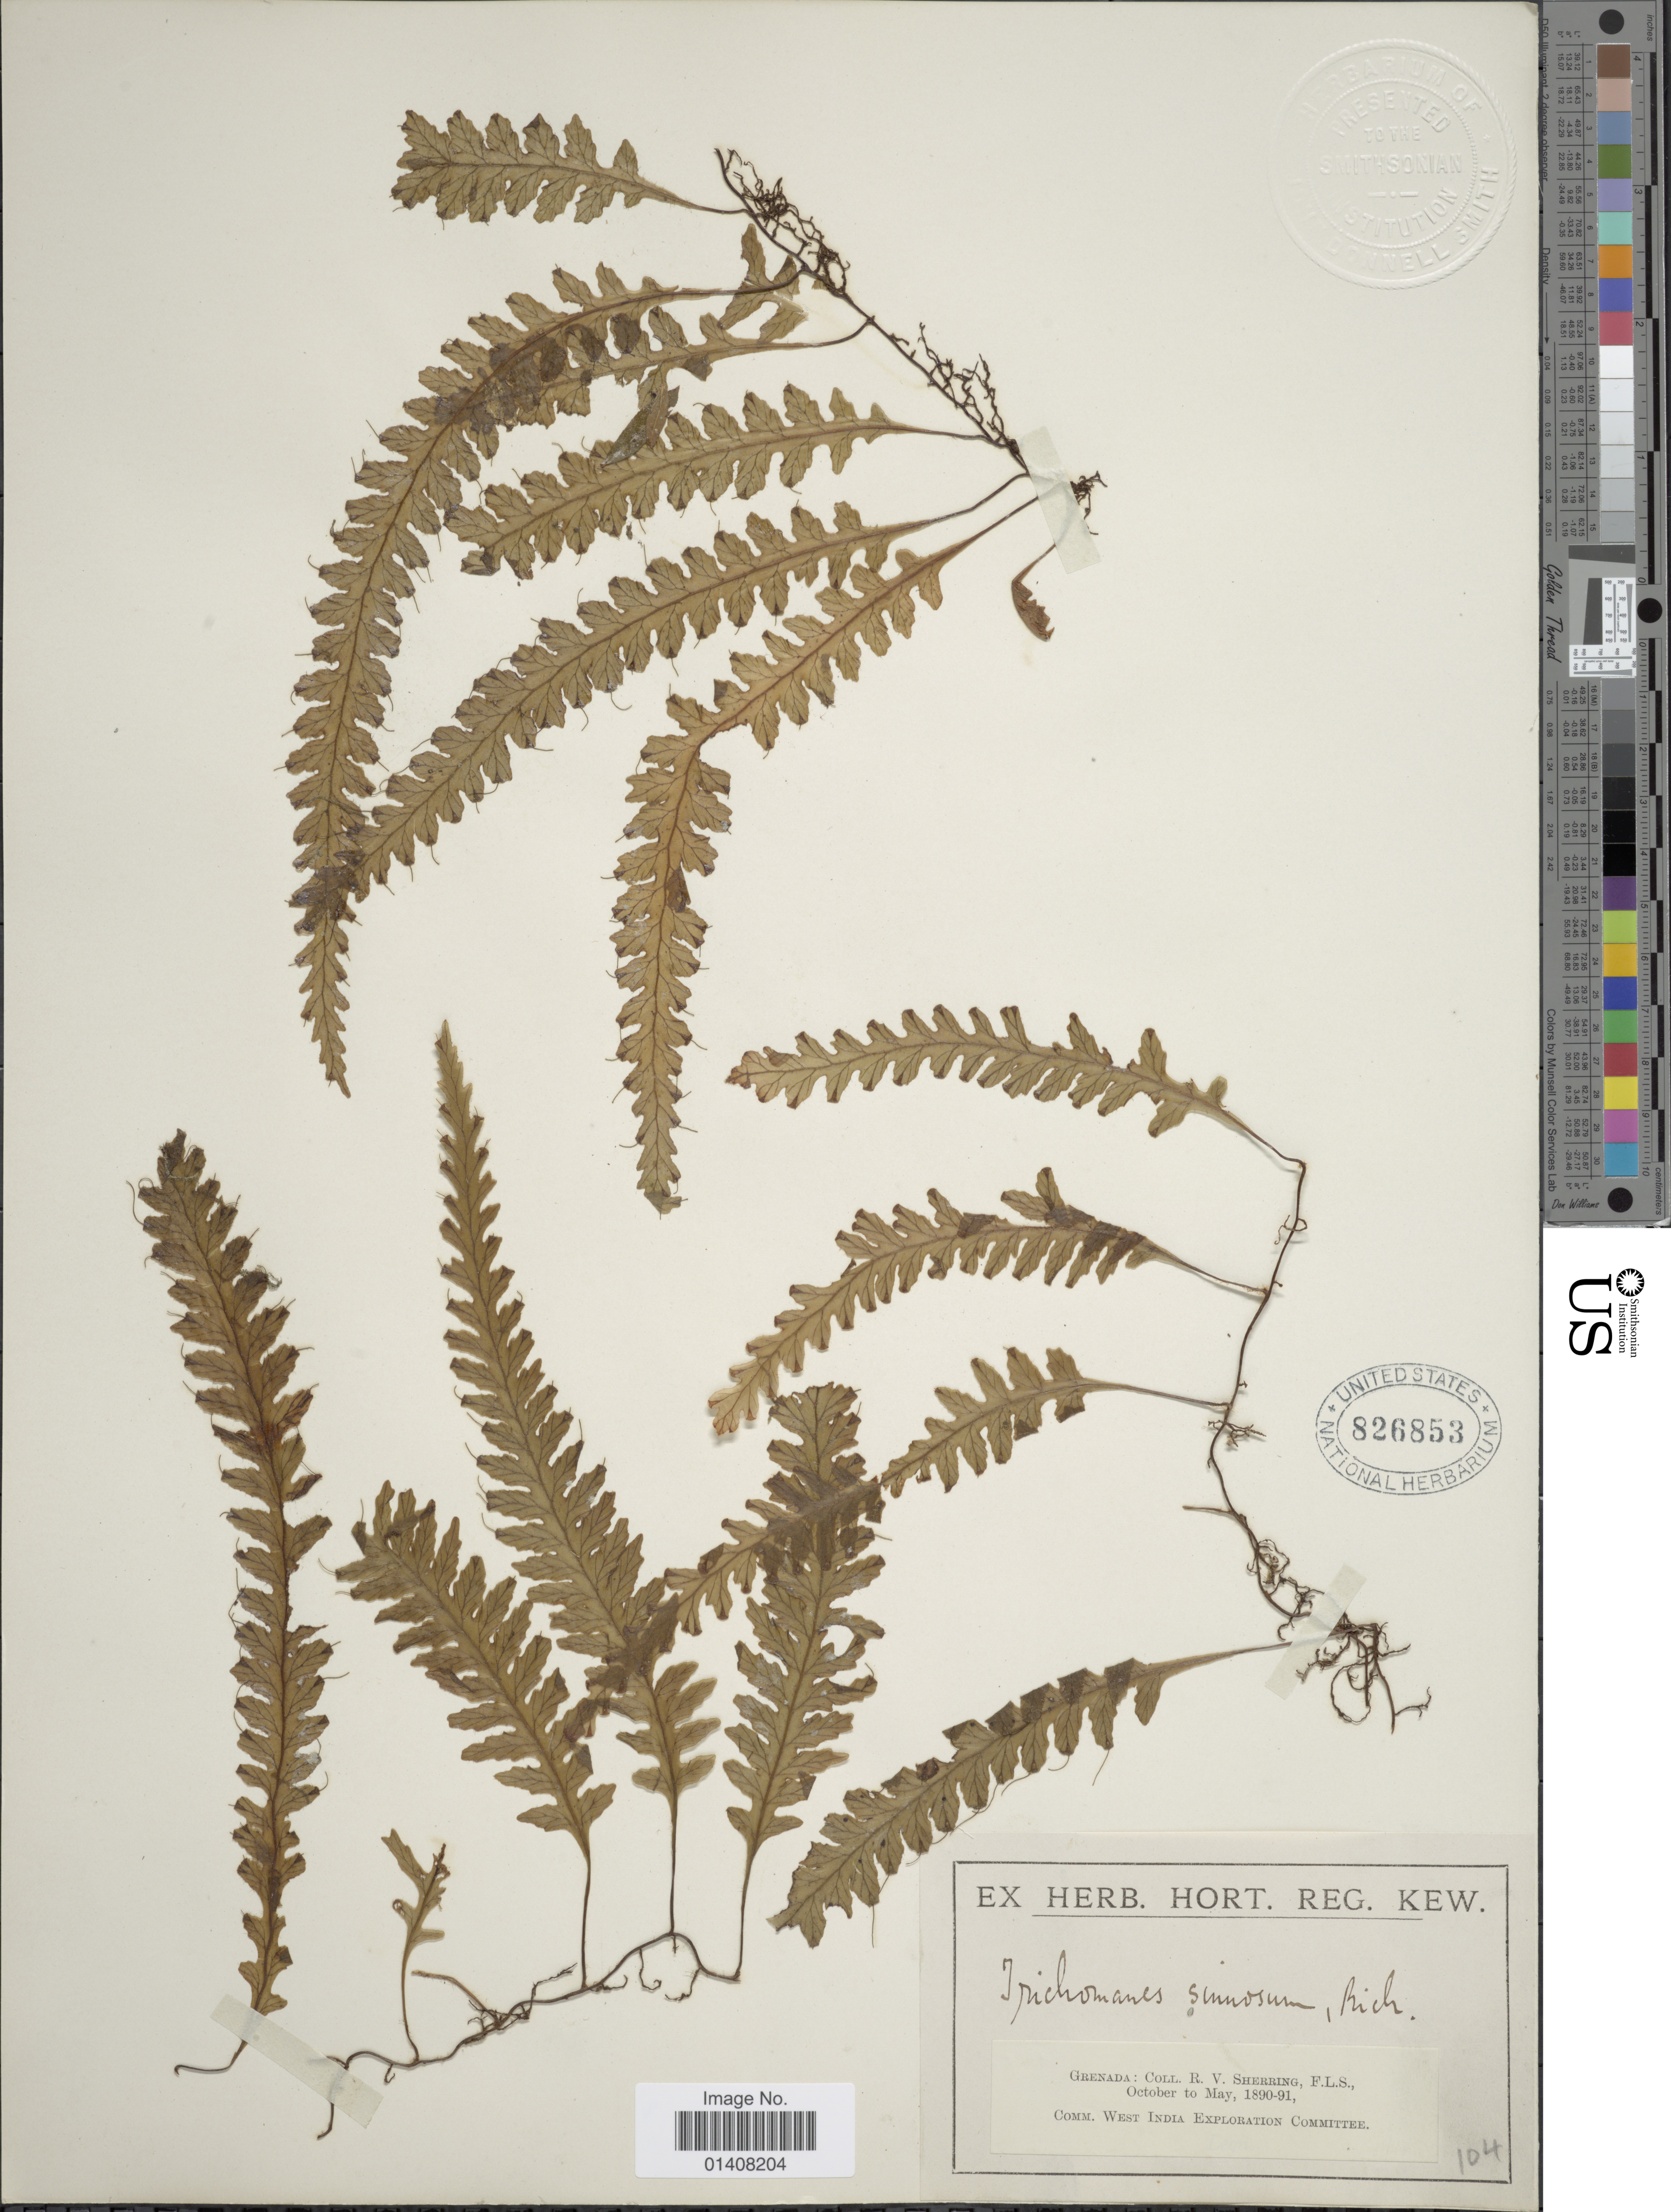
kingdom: Plantae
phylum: Tracheophyta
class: Polypodiopsida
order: Hymenophyllales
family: Hymenophyllaceae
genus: Trichomanes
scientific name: Trichomanes polypodioides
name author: L.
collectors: R. Sherring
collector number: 104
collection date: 1890-10/1891-06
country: Grenada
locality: Grenada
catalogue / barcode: US 826853